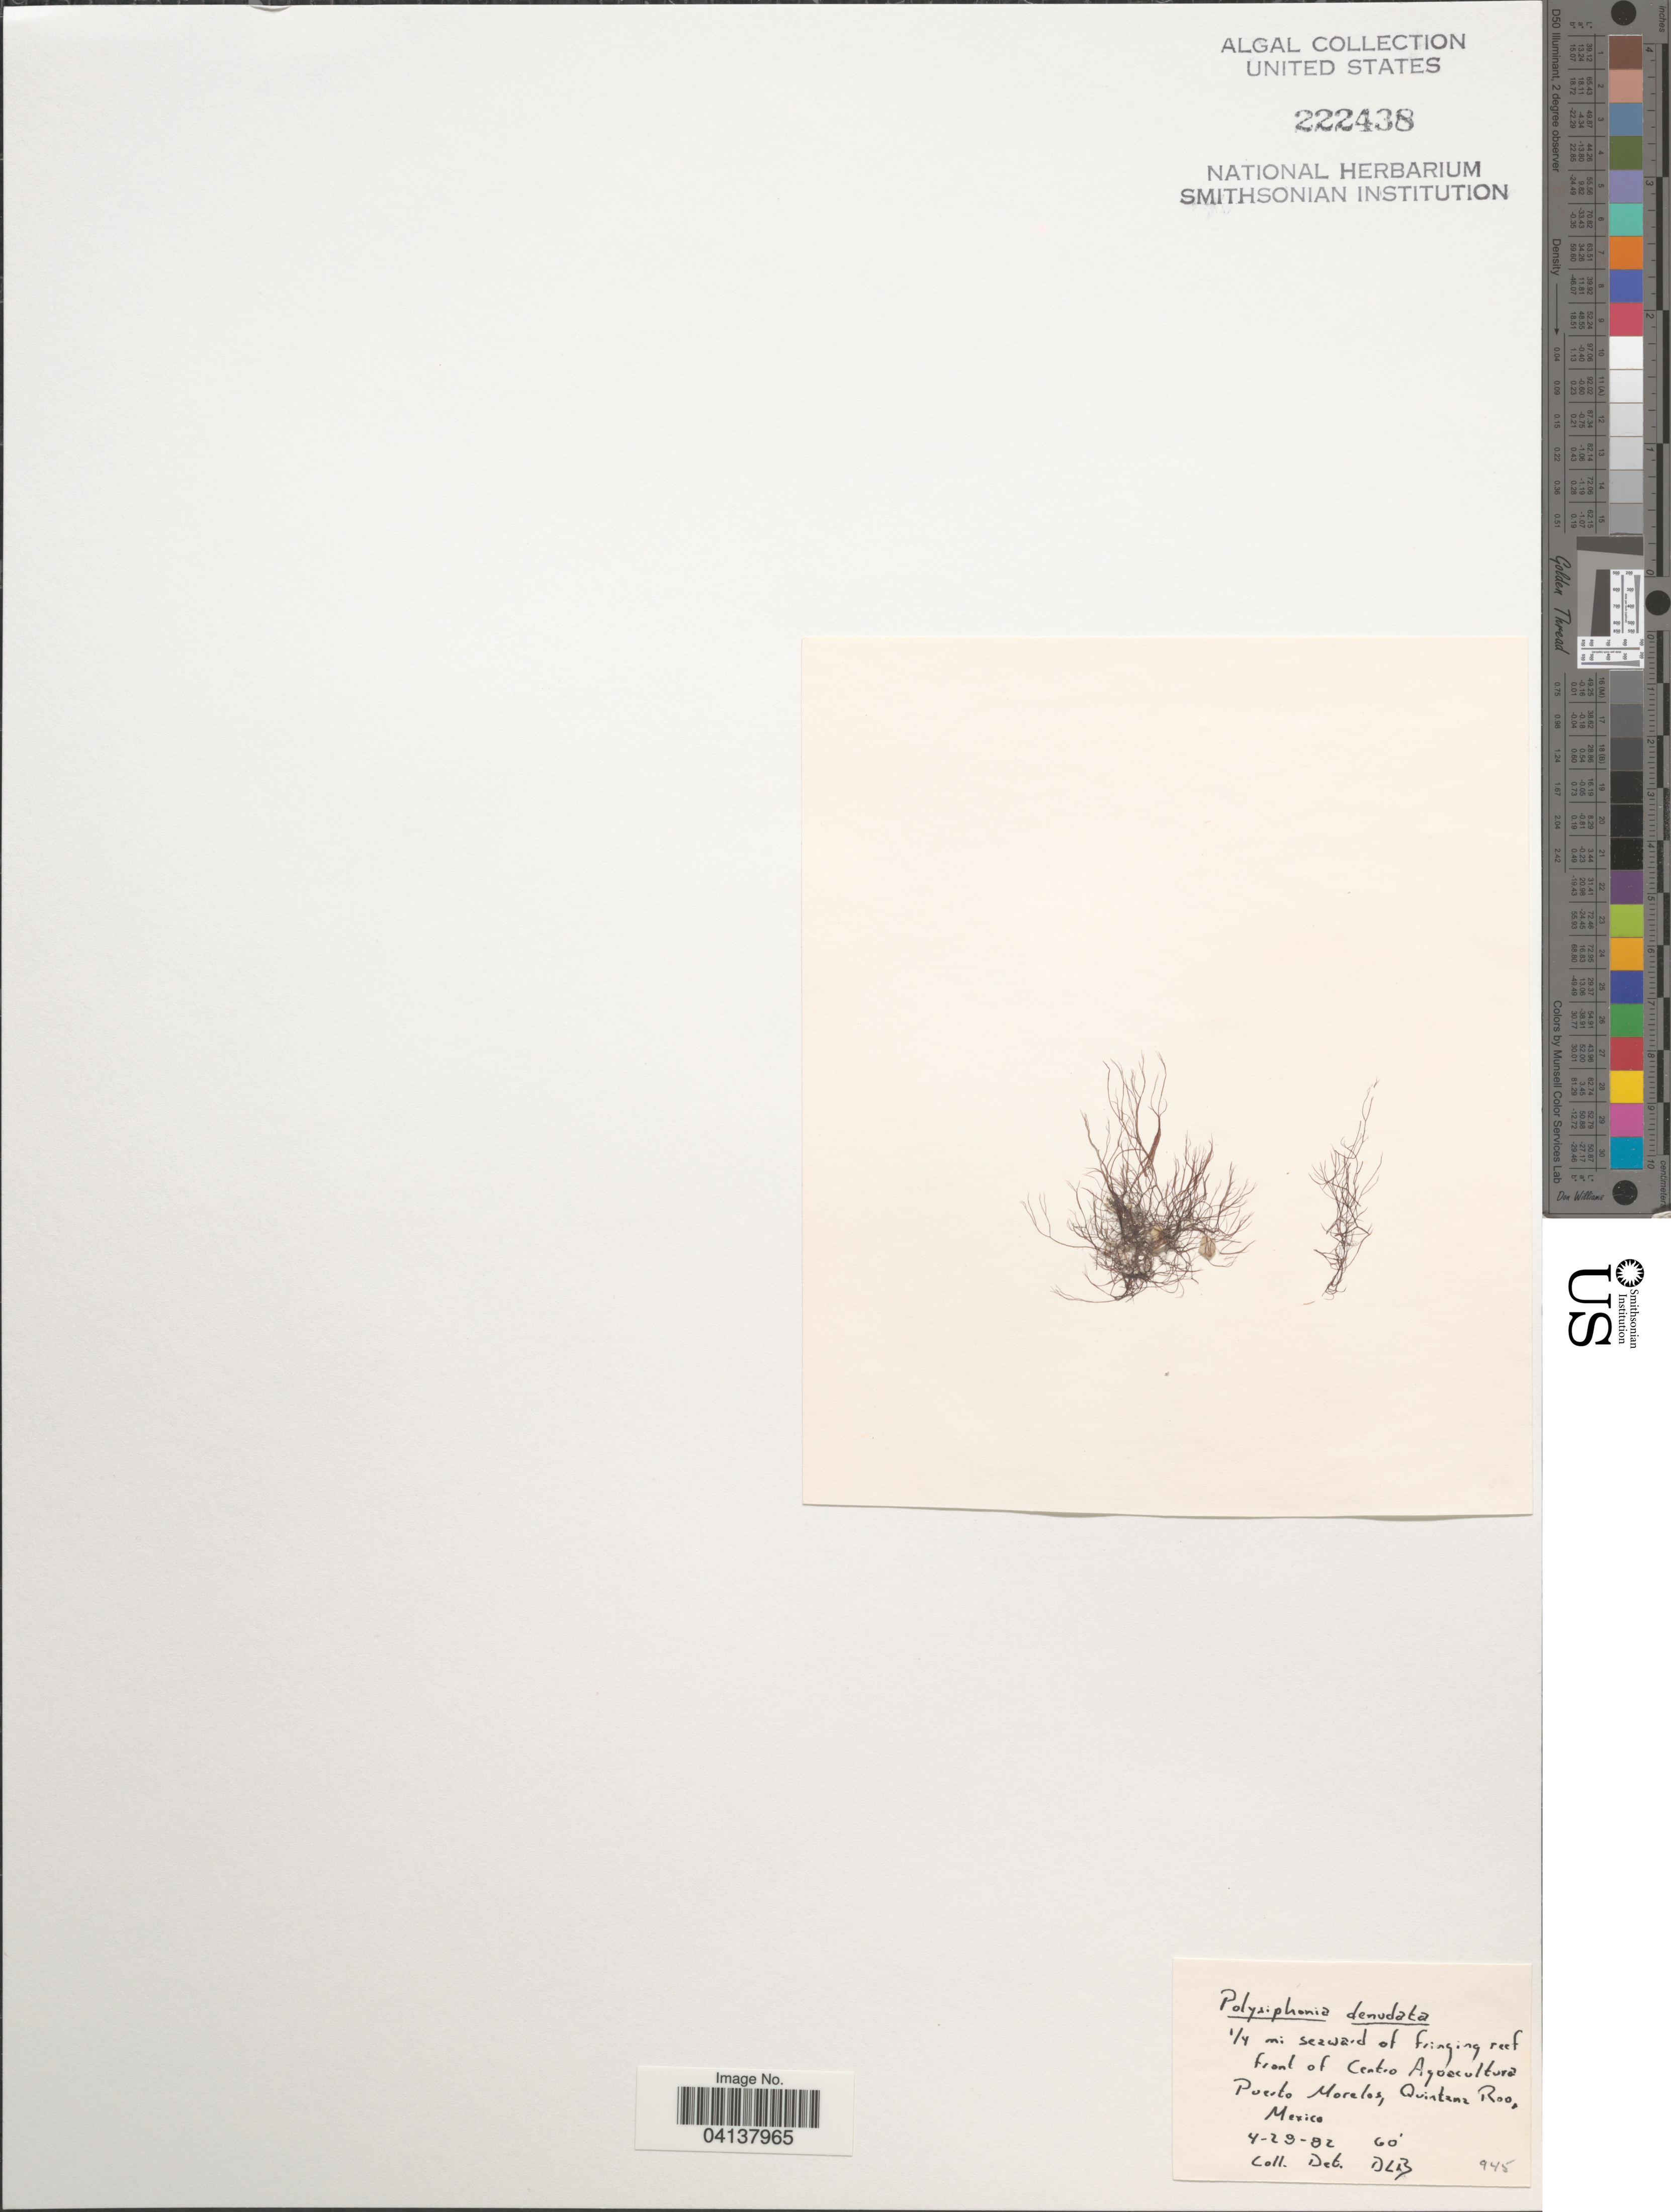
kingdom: Plantae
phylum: Rhodophyta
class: Florideophyceae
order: Ceramiales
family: Rhodomelaceae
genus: Carradoriella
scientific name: Carradoriella denudata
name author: (Dillwyn) Savoie & G.W. Saunders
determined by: Algae name updating Project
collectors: D. L. B.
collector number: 945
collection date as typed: Transcribed d/m/y: 28/4/82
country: Mexico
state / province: Quintana Roo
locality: ¼ mi seaward of fringing reef front of Centro Aquacultura. Puerto Morelos.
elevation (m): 18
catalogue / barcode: US 222438